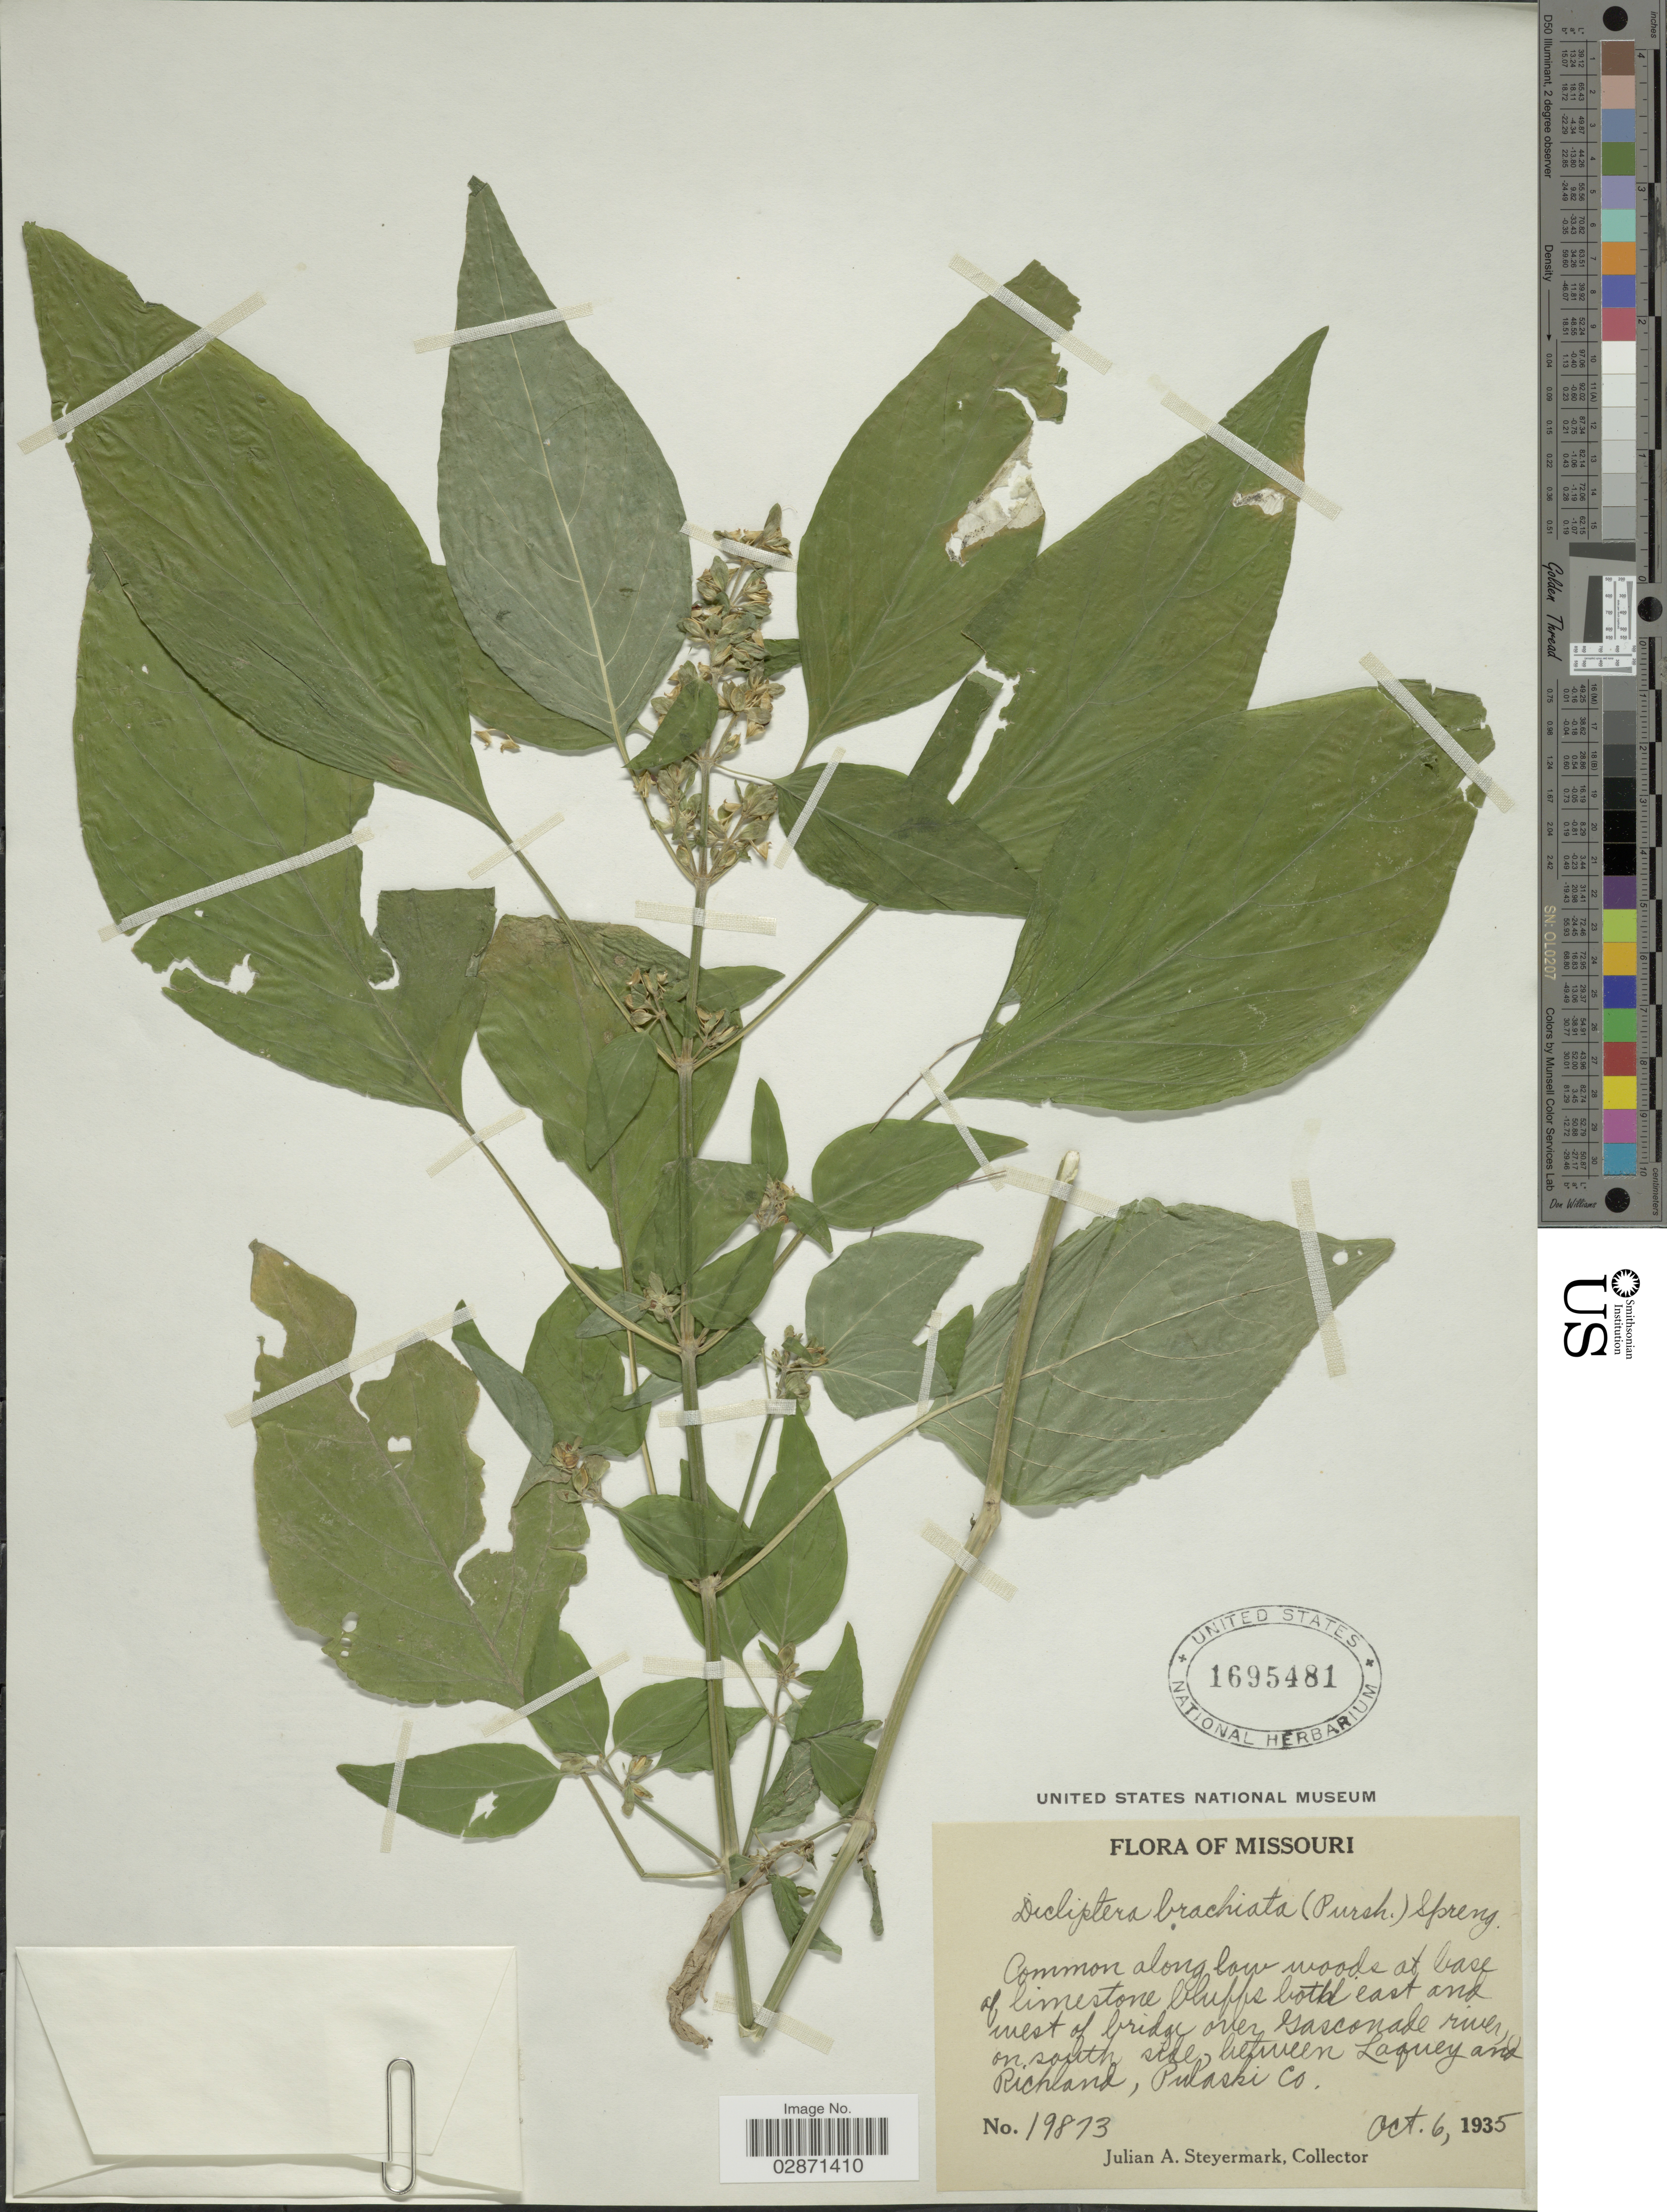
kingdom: Plantae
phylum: Tracheophyta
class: Magnoliopsida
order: Lamiales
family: Acanthaceae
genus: Dicliptera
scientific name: Dicliptera brachiata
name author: (Pursh) Spreng.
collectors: J. Steyermark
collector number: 19873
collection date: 1935-10-06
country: United States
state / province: Missouri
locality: Common along low woods at base of limestone bluffs both east and west of bridge over Gasconade river on south side between Laquey and Richland, Pulaski Co.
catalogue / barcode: US 1695481